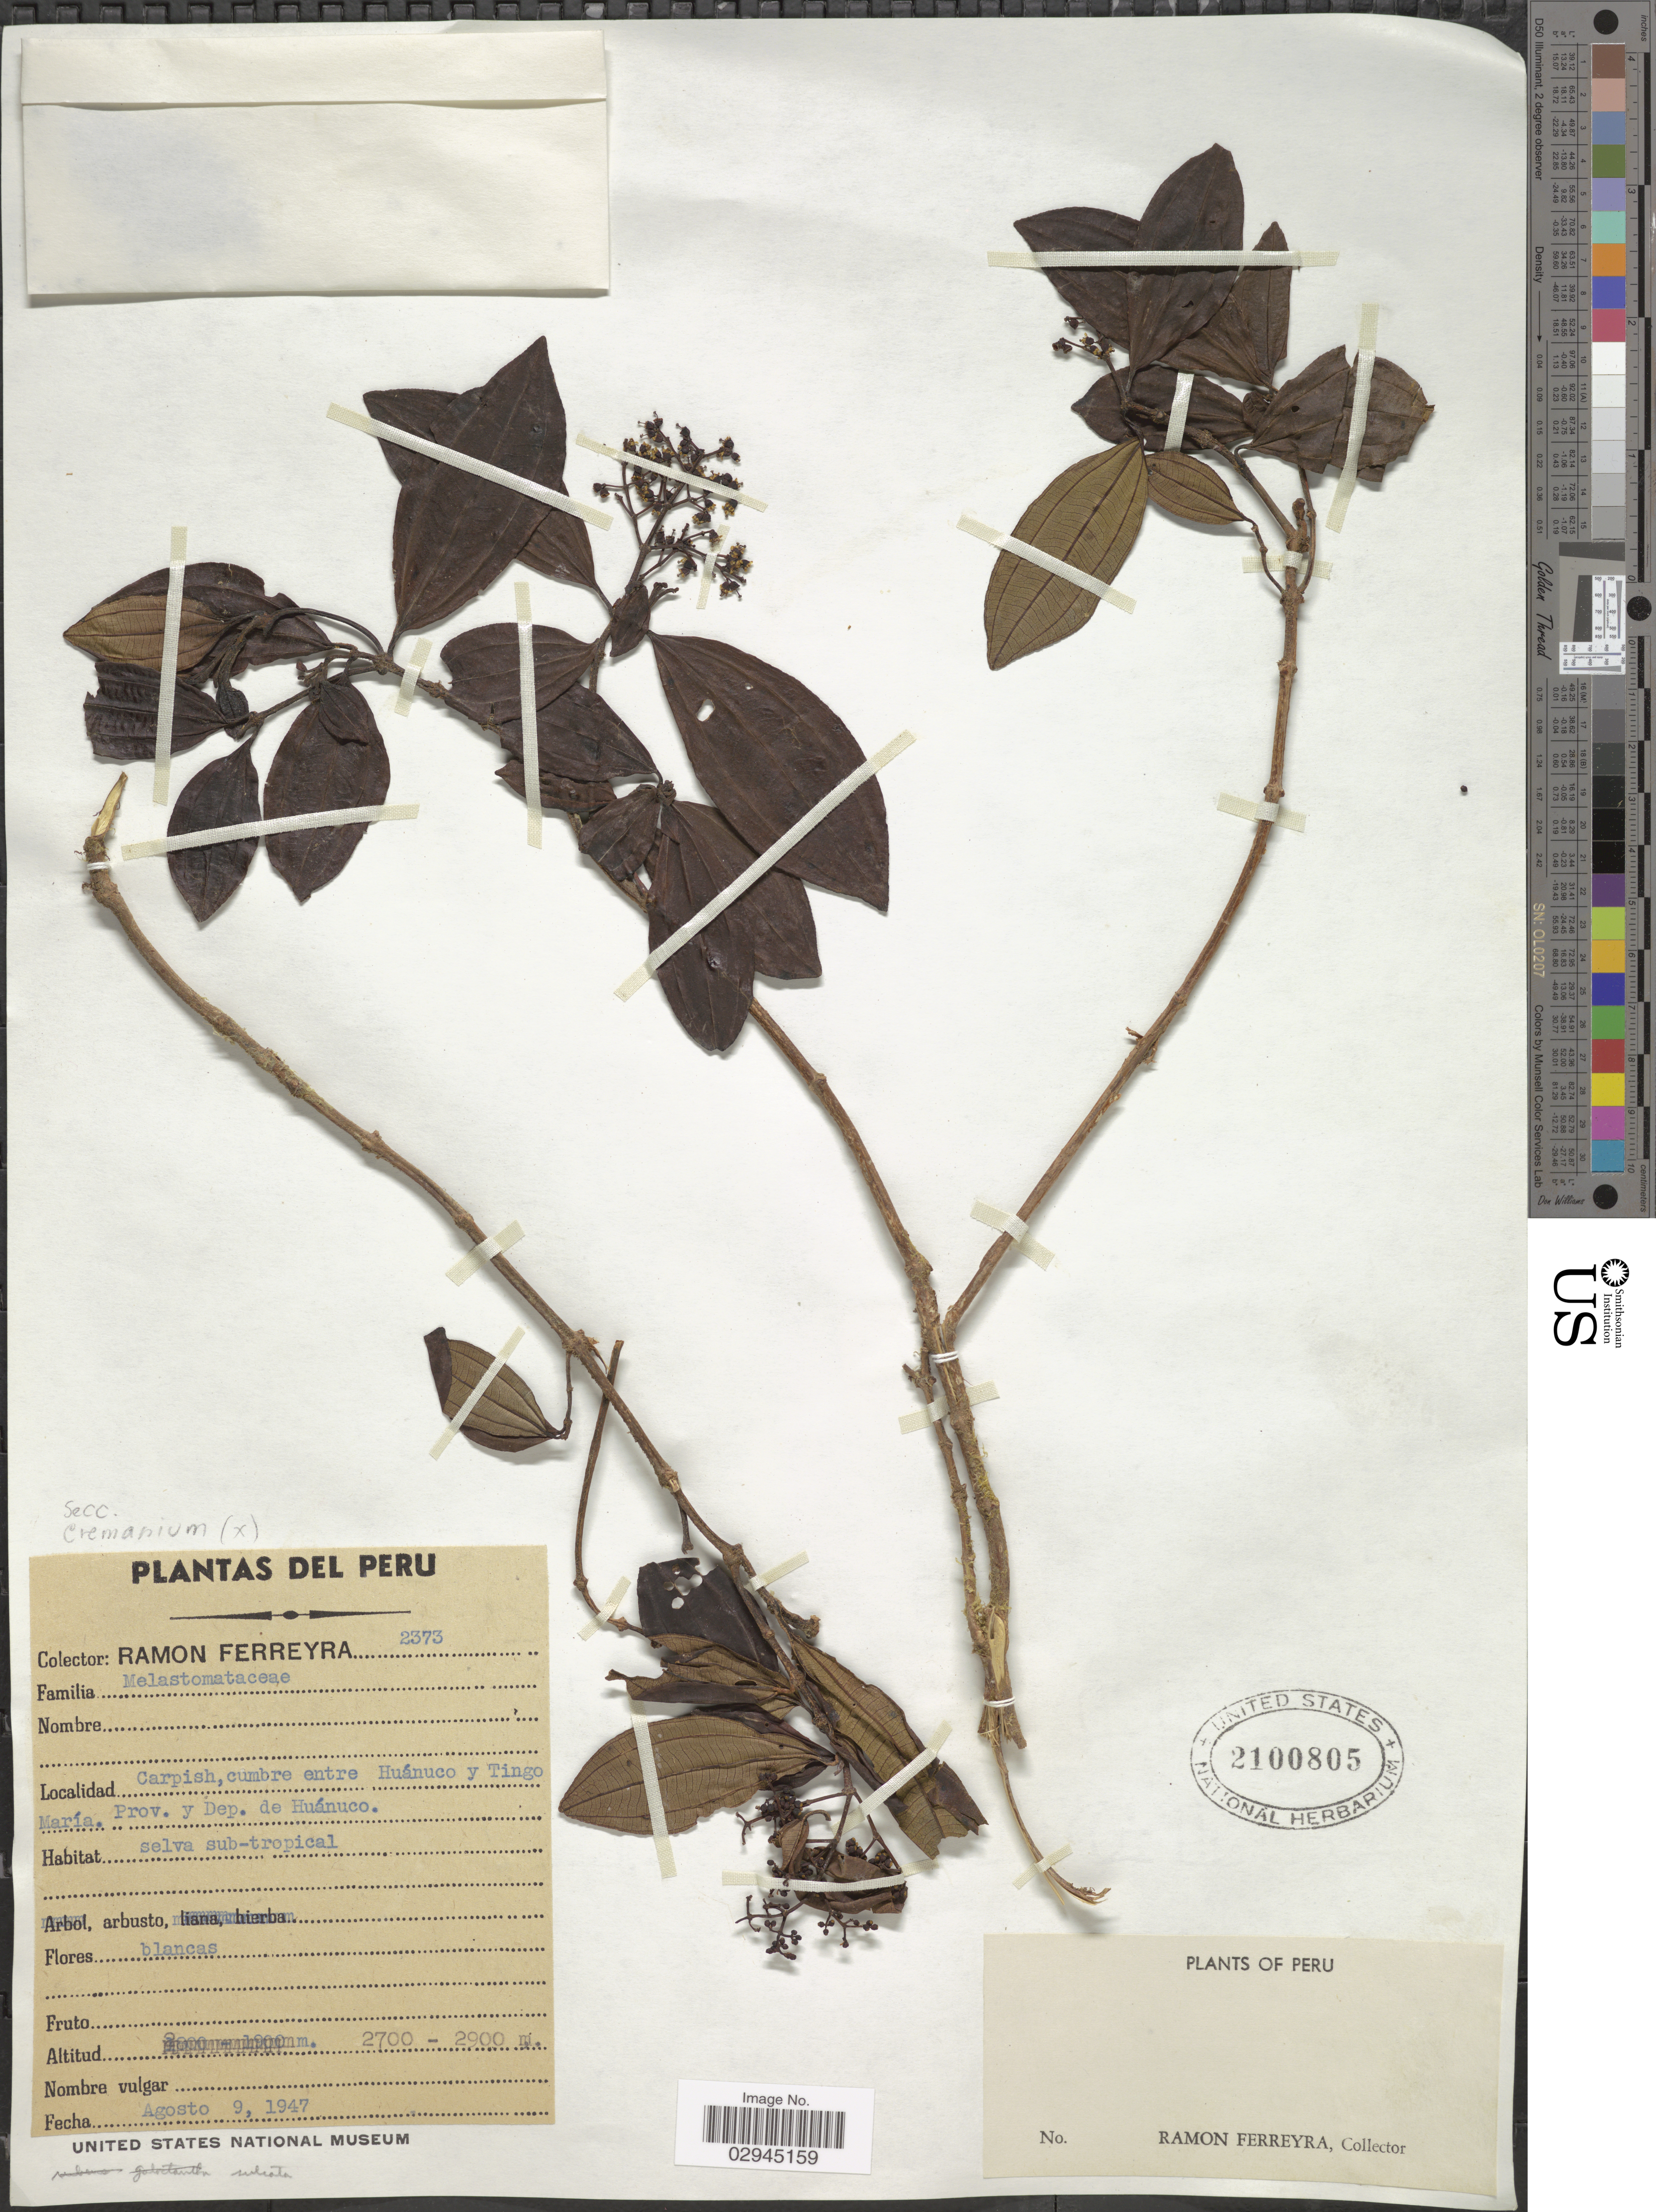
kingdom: Plantae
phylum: Tracheophyta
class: Magnoliopsida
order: Myrtales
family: Melastomataceae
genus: Miconia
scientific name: Miconia sp.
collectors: R. A. Ferreyra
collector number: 2373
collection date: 1947-08-09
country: Peru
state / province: Huánuco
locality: Carpish, cumbre entre Huánuco y Tingo María. Prov. y Dep. de Huánuco.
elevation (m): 2700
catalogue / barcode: US 2100805